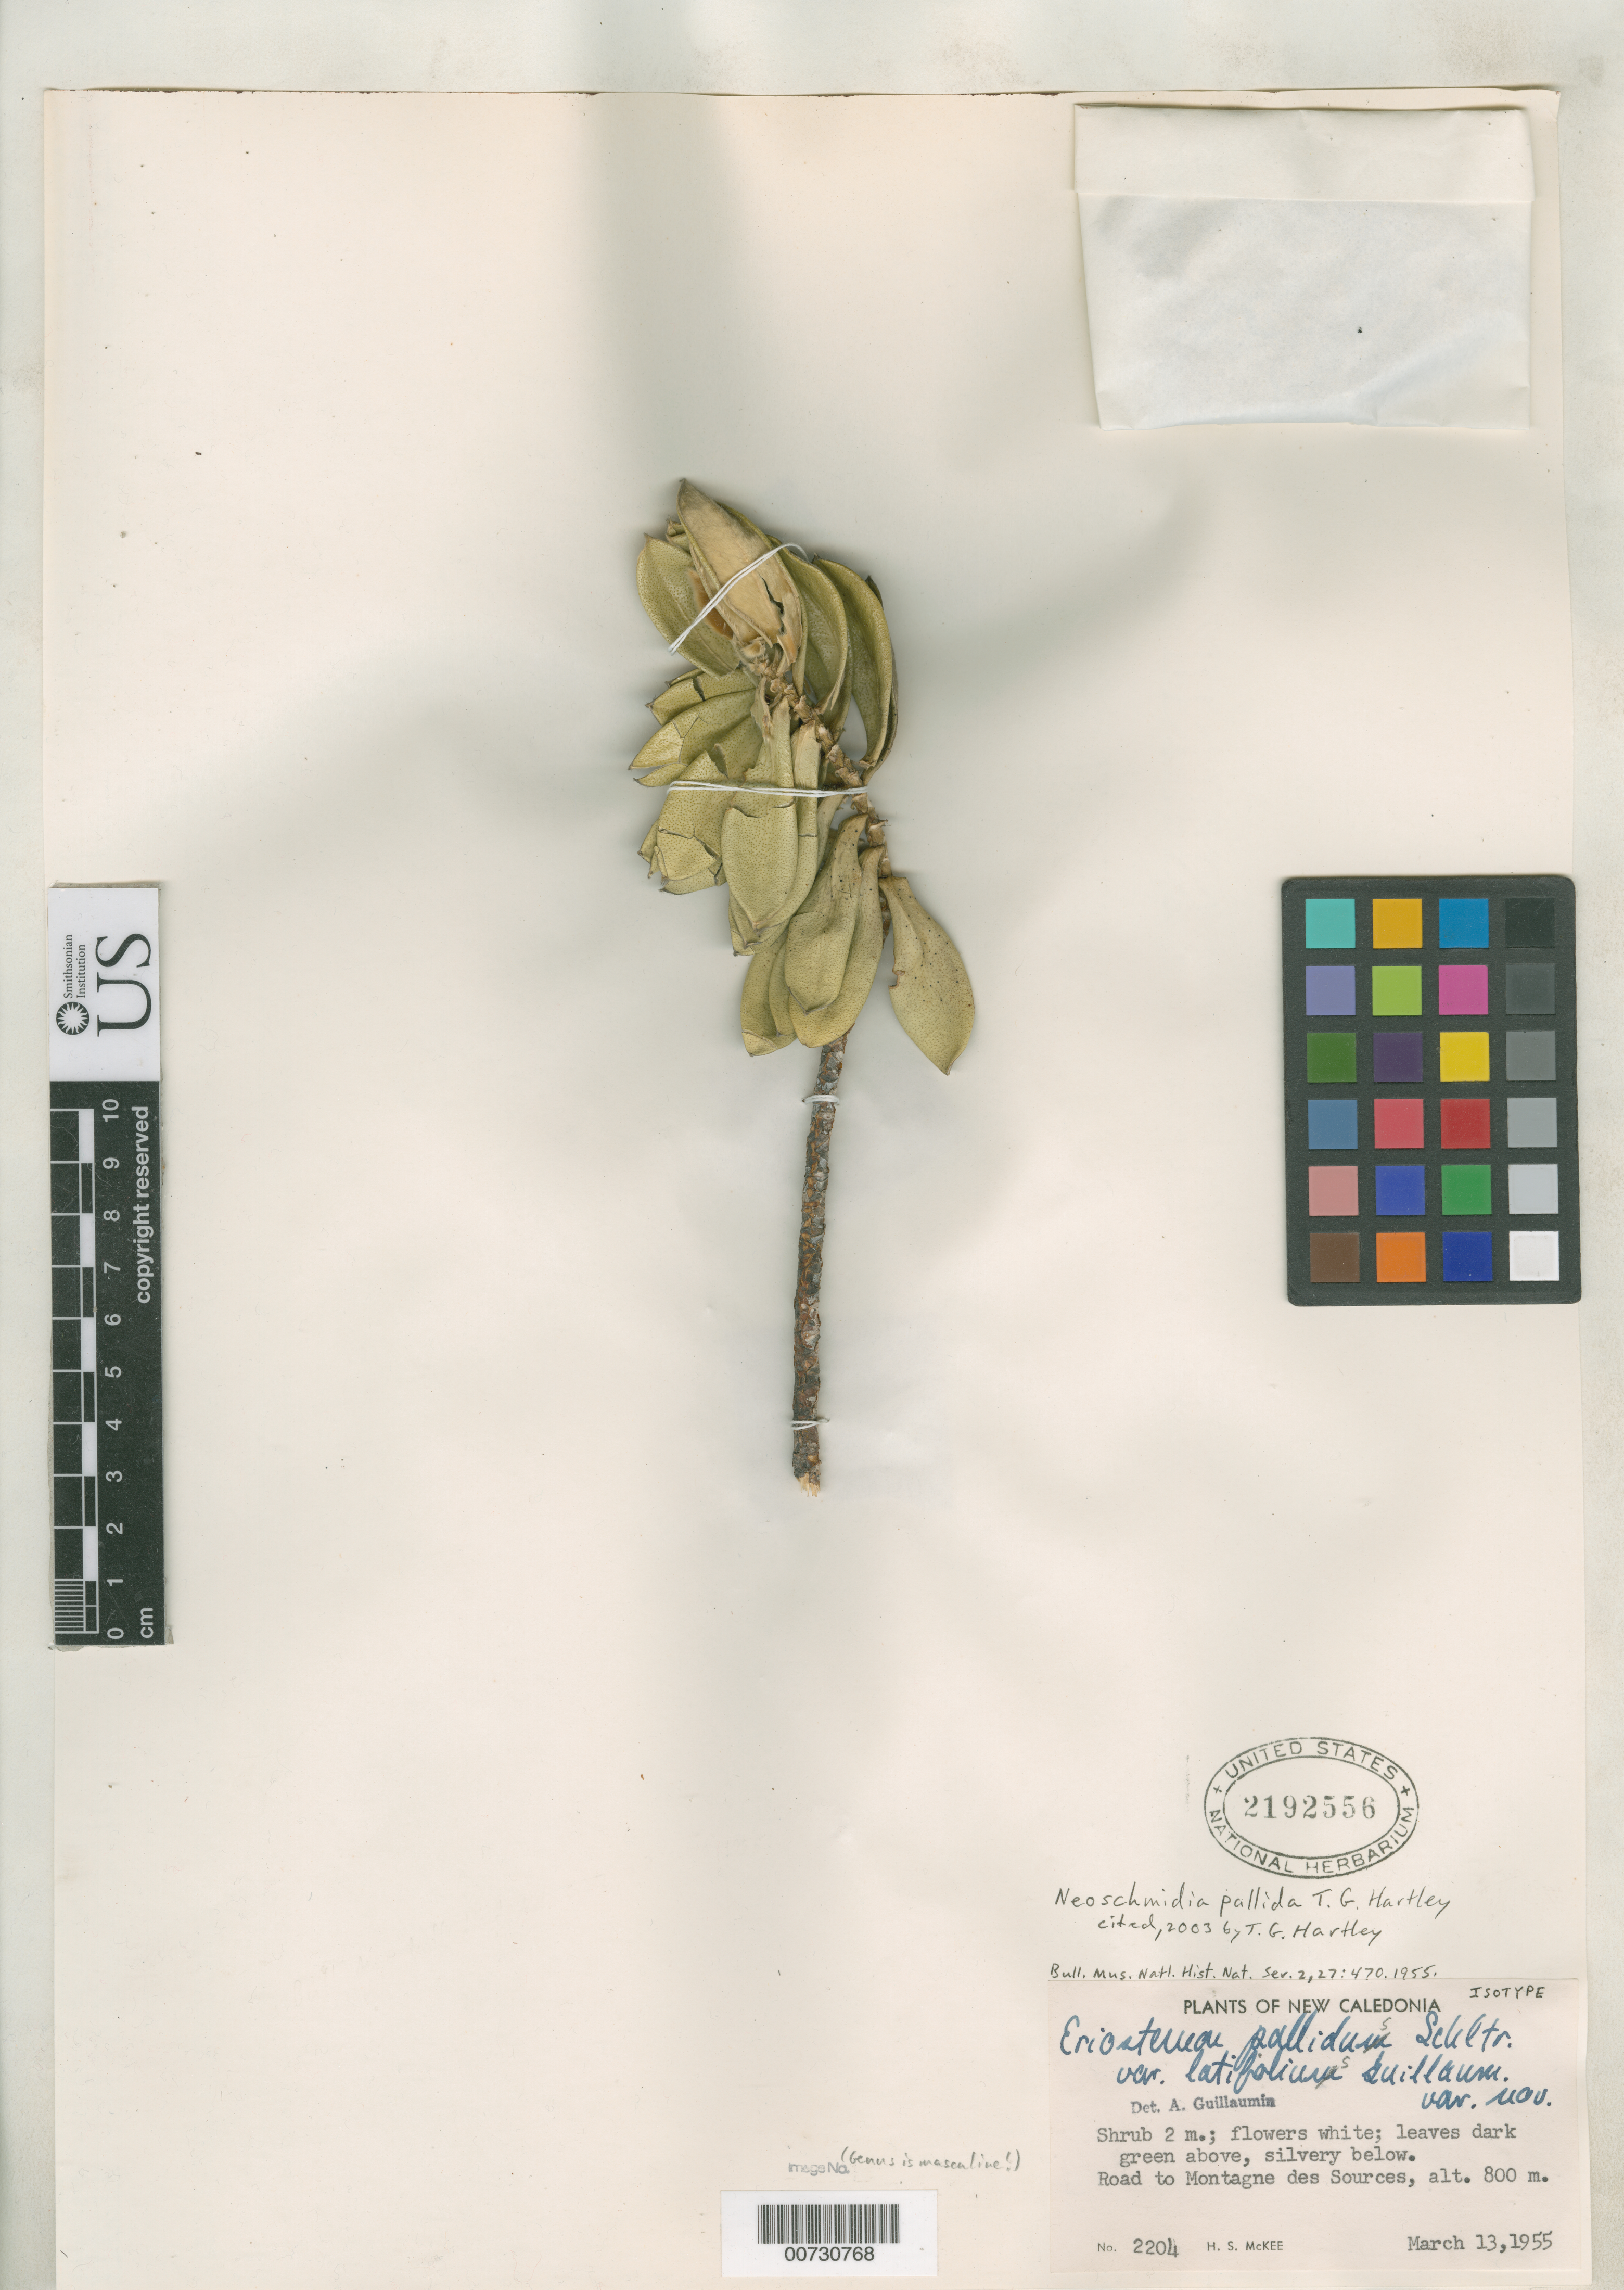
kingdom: Plantae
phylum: Tracheophyta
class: Magnoliopsida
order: Sapindales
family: Rutaceae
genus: Eriostemon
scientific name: Eriostemon pallidus var. latifolius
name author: Guillaumin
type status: Isotype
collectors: H. S. McKee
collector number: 2204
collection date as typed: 13 Mar 1955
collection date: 1955-03-13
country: New Caledonia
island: New Caledonia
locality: Road to Montagne des Sources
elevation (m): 800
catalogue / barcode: US 2192556